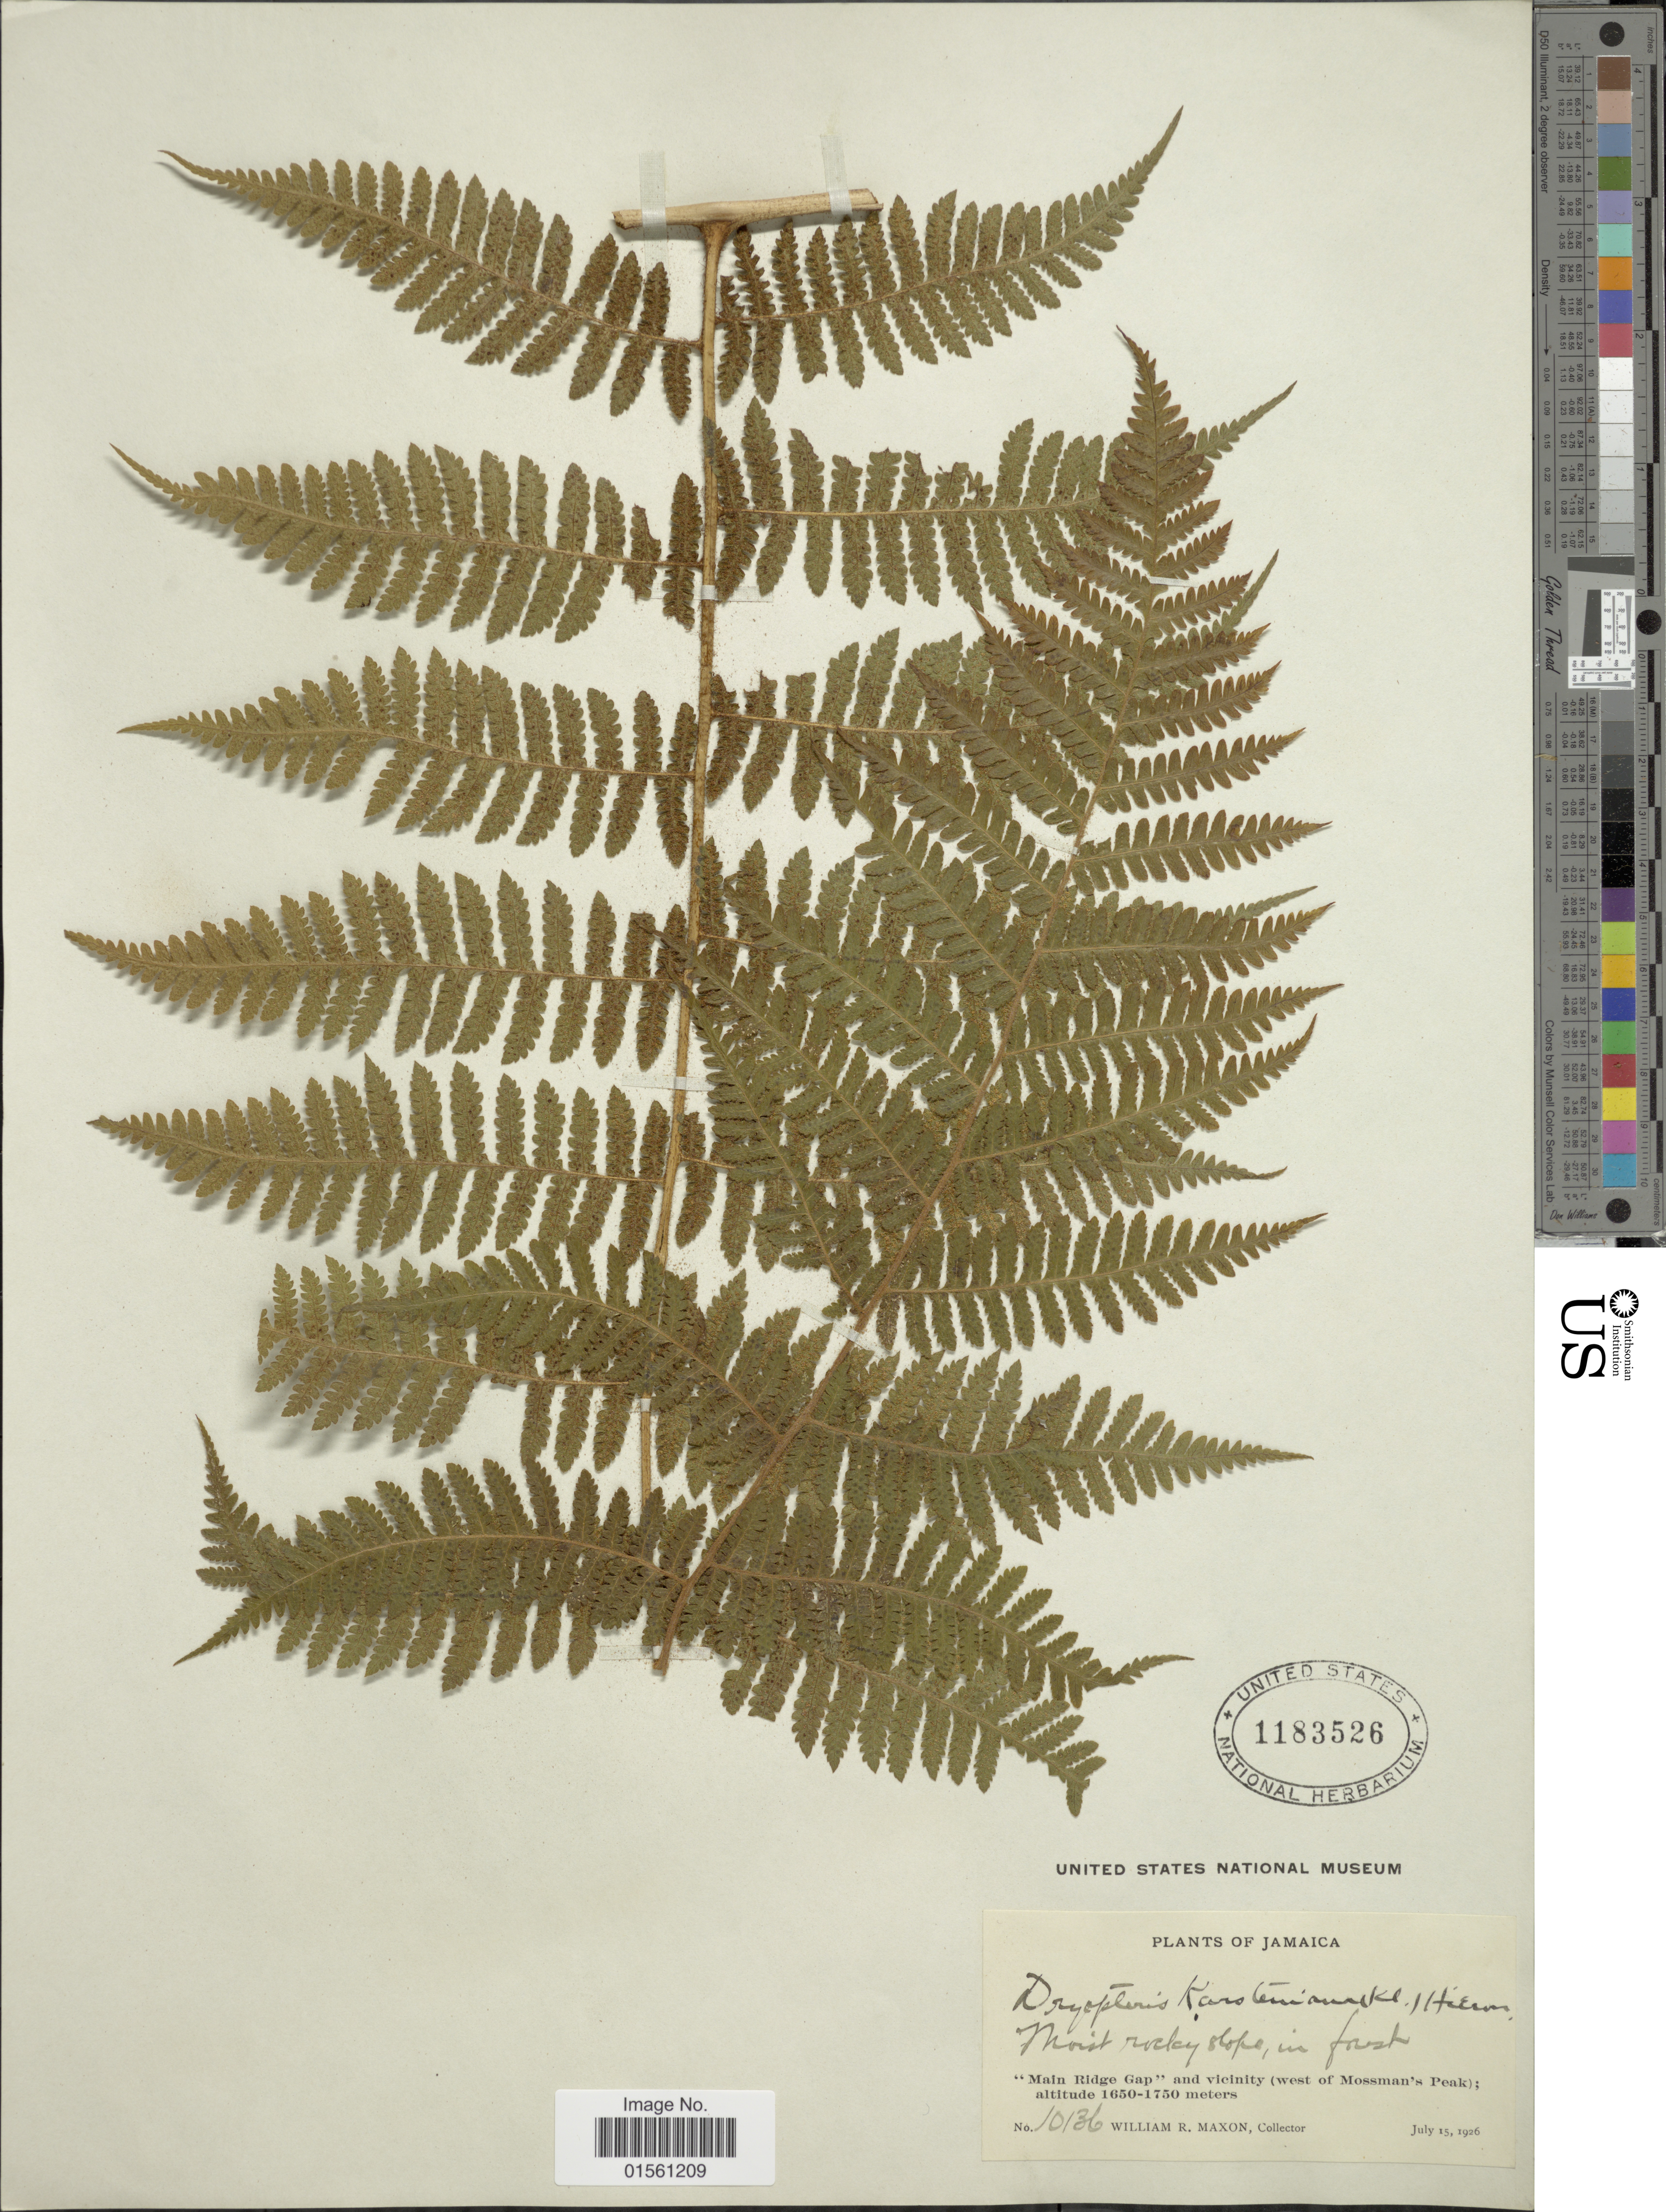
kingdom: Plantae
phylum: Tracheophyta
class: Polypodiopsida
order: Polypodiales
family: Dryopteridaceae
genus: Megalastrum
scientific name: Megalastrum pulverulentum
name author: (Poir.) A.R. Sm. & R.C. Moran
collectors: W. R. Maxon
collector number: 10136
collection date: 1926-07-15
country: Jamaica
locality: Main Ridge Gap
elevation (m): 1650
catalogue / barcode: US 1183526